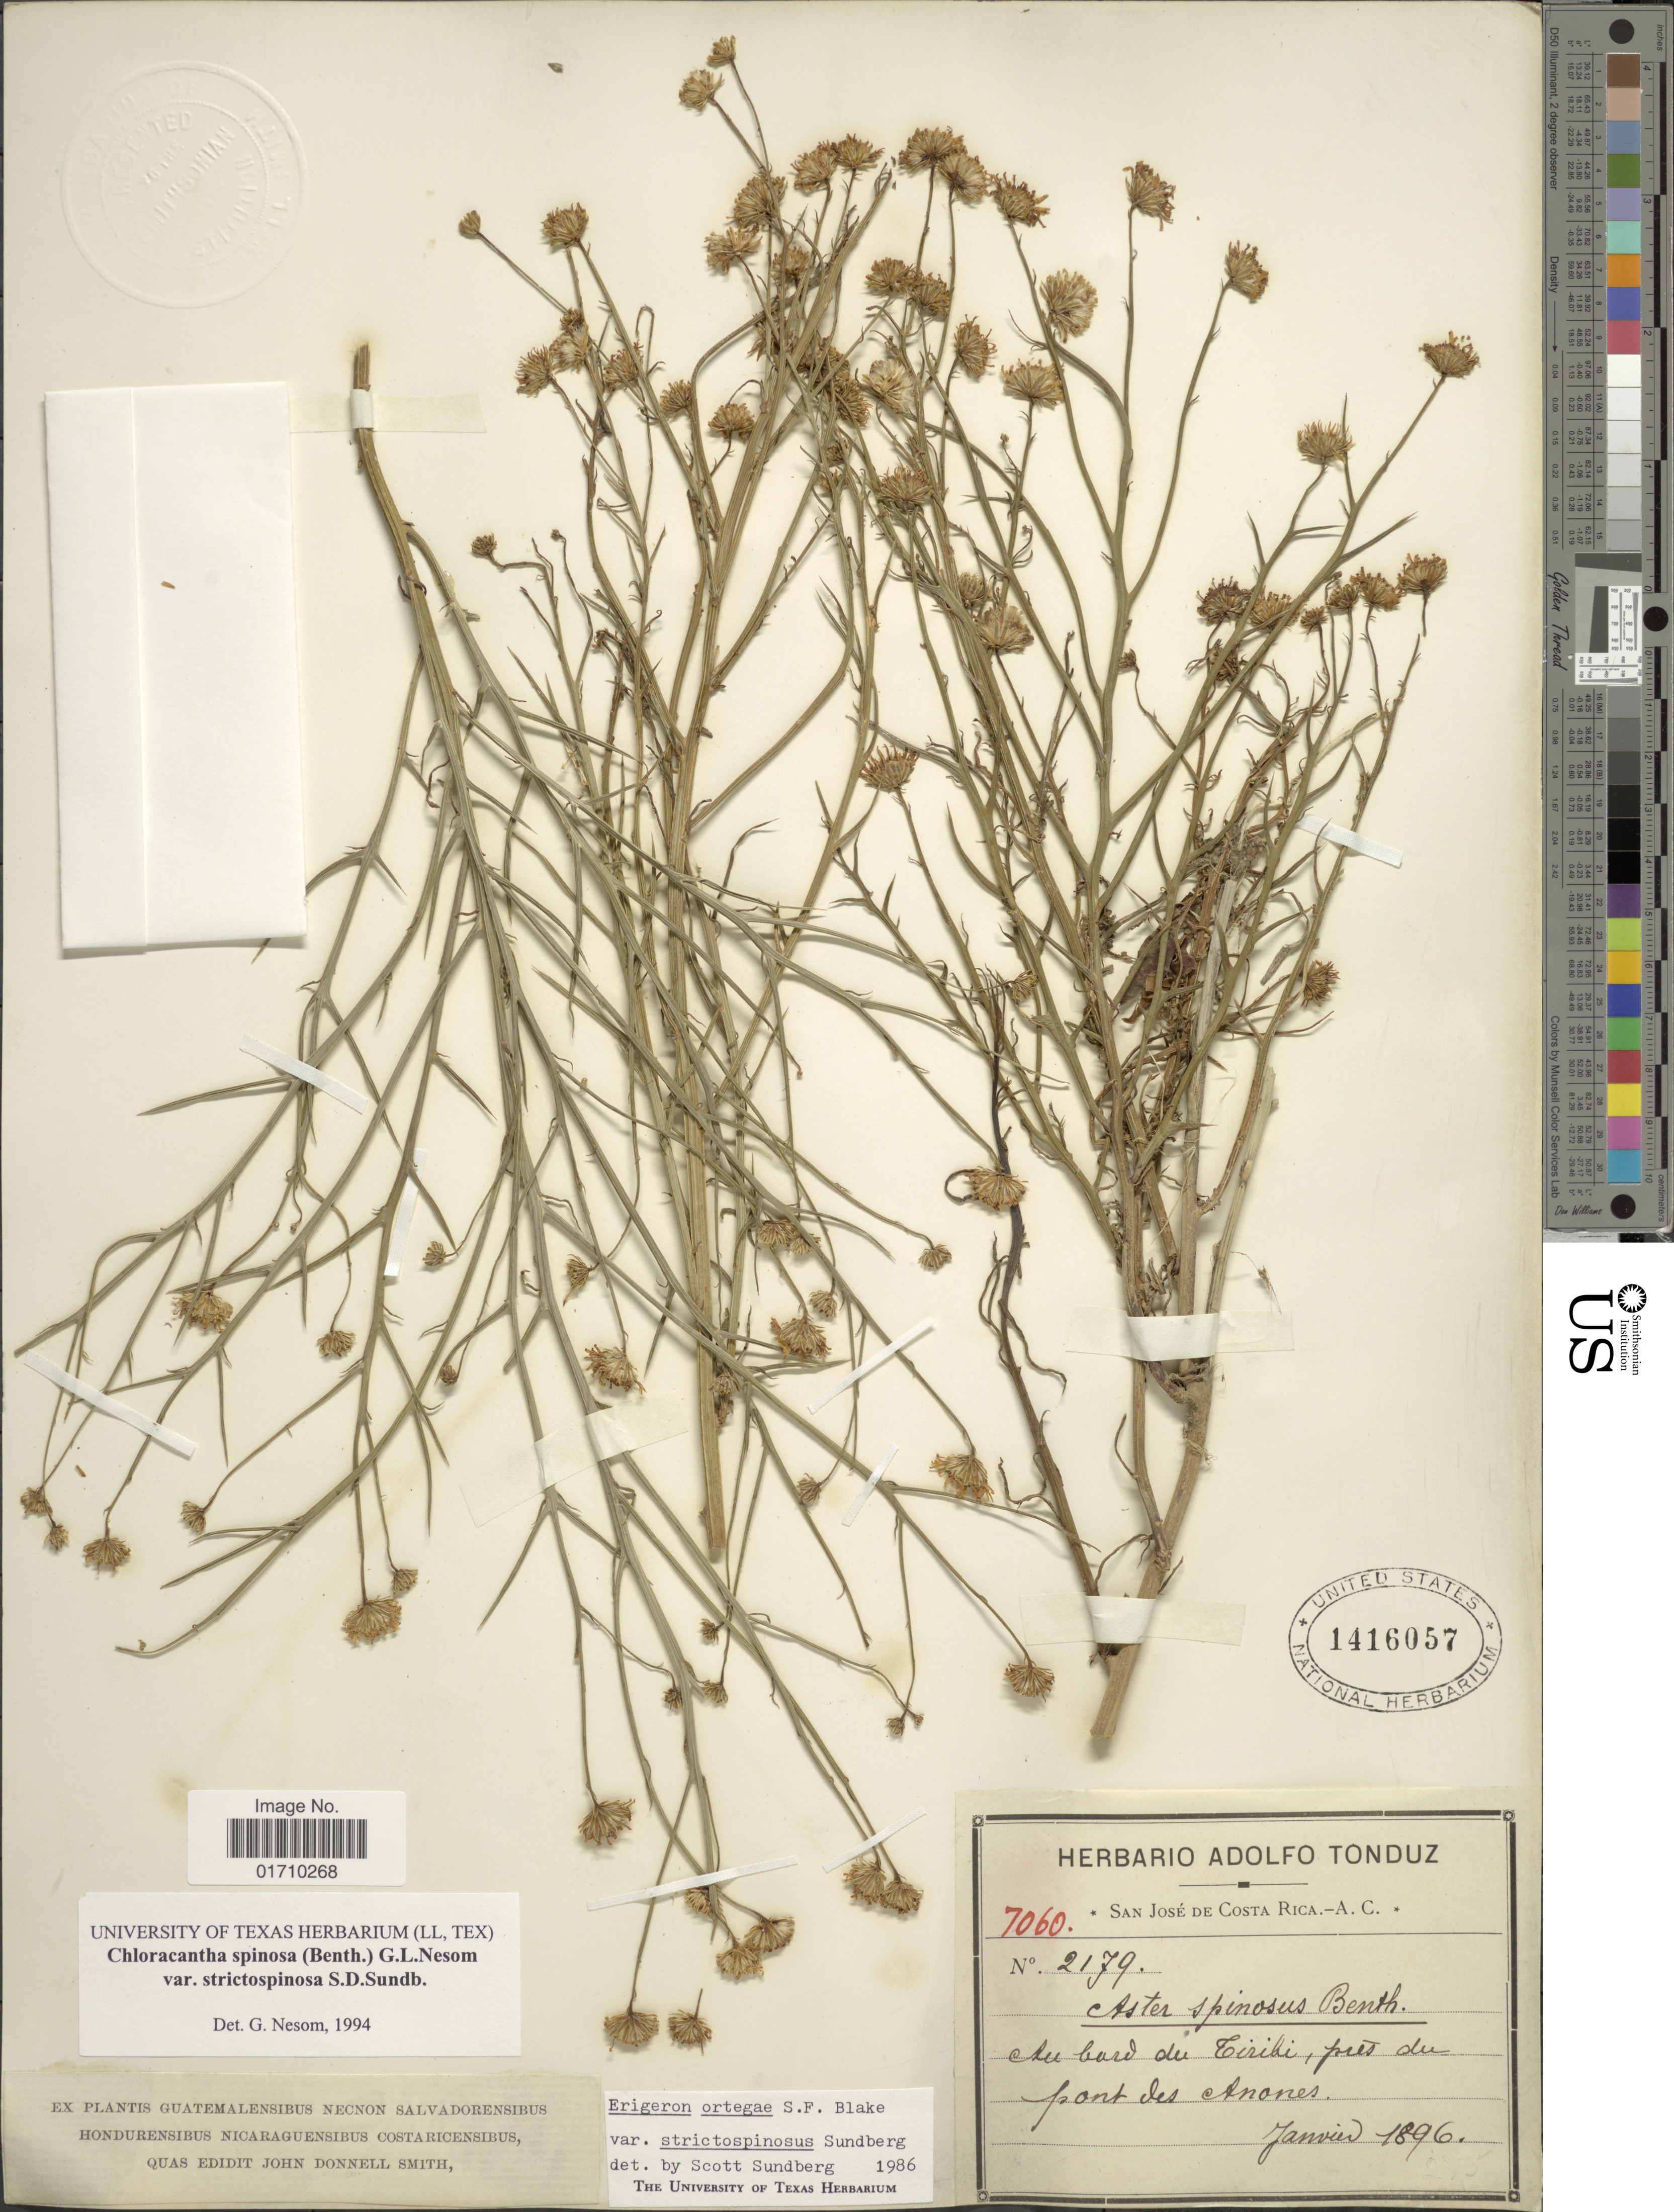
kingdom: Plantae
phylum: Tracheophyta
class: Magnoliopsida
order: Asterales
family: Asteraceae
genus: Chloracantha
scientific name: Chloracantha spinosa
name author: (Benth.) G.L. Nesom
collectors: ex Herb. Adolfo Tonduz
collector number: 2179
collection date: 1896-01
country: Costa Rica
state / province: San José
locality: An bord du Cirihi, prés du pomt des Anones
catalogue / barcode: US 1416057